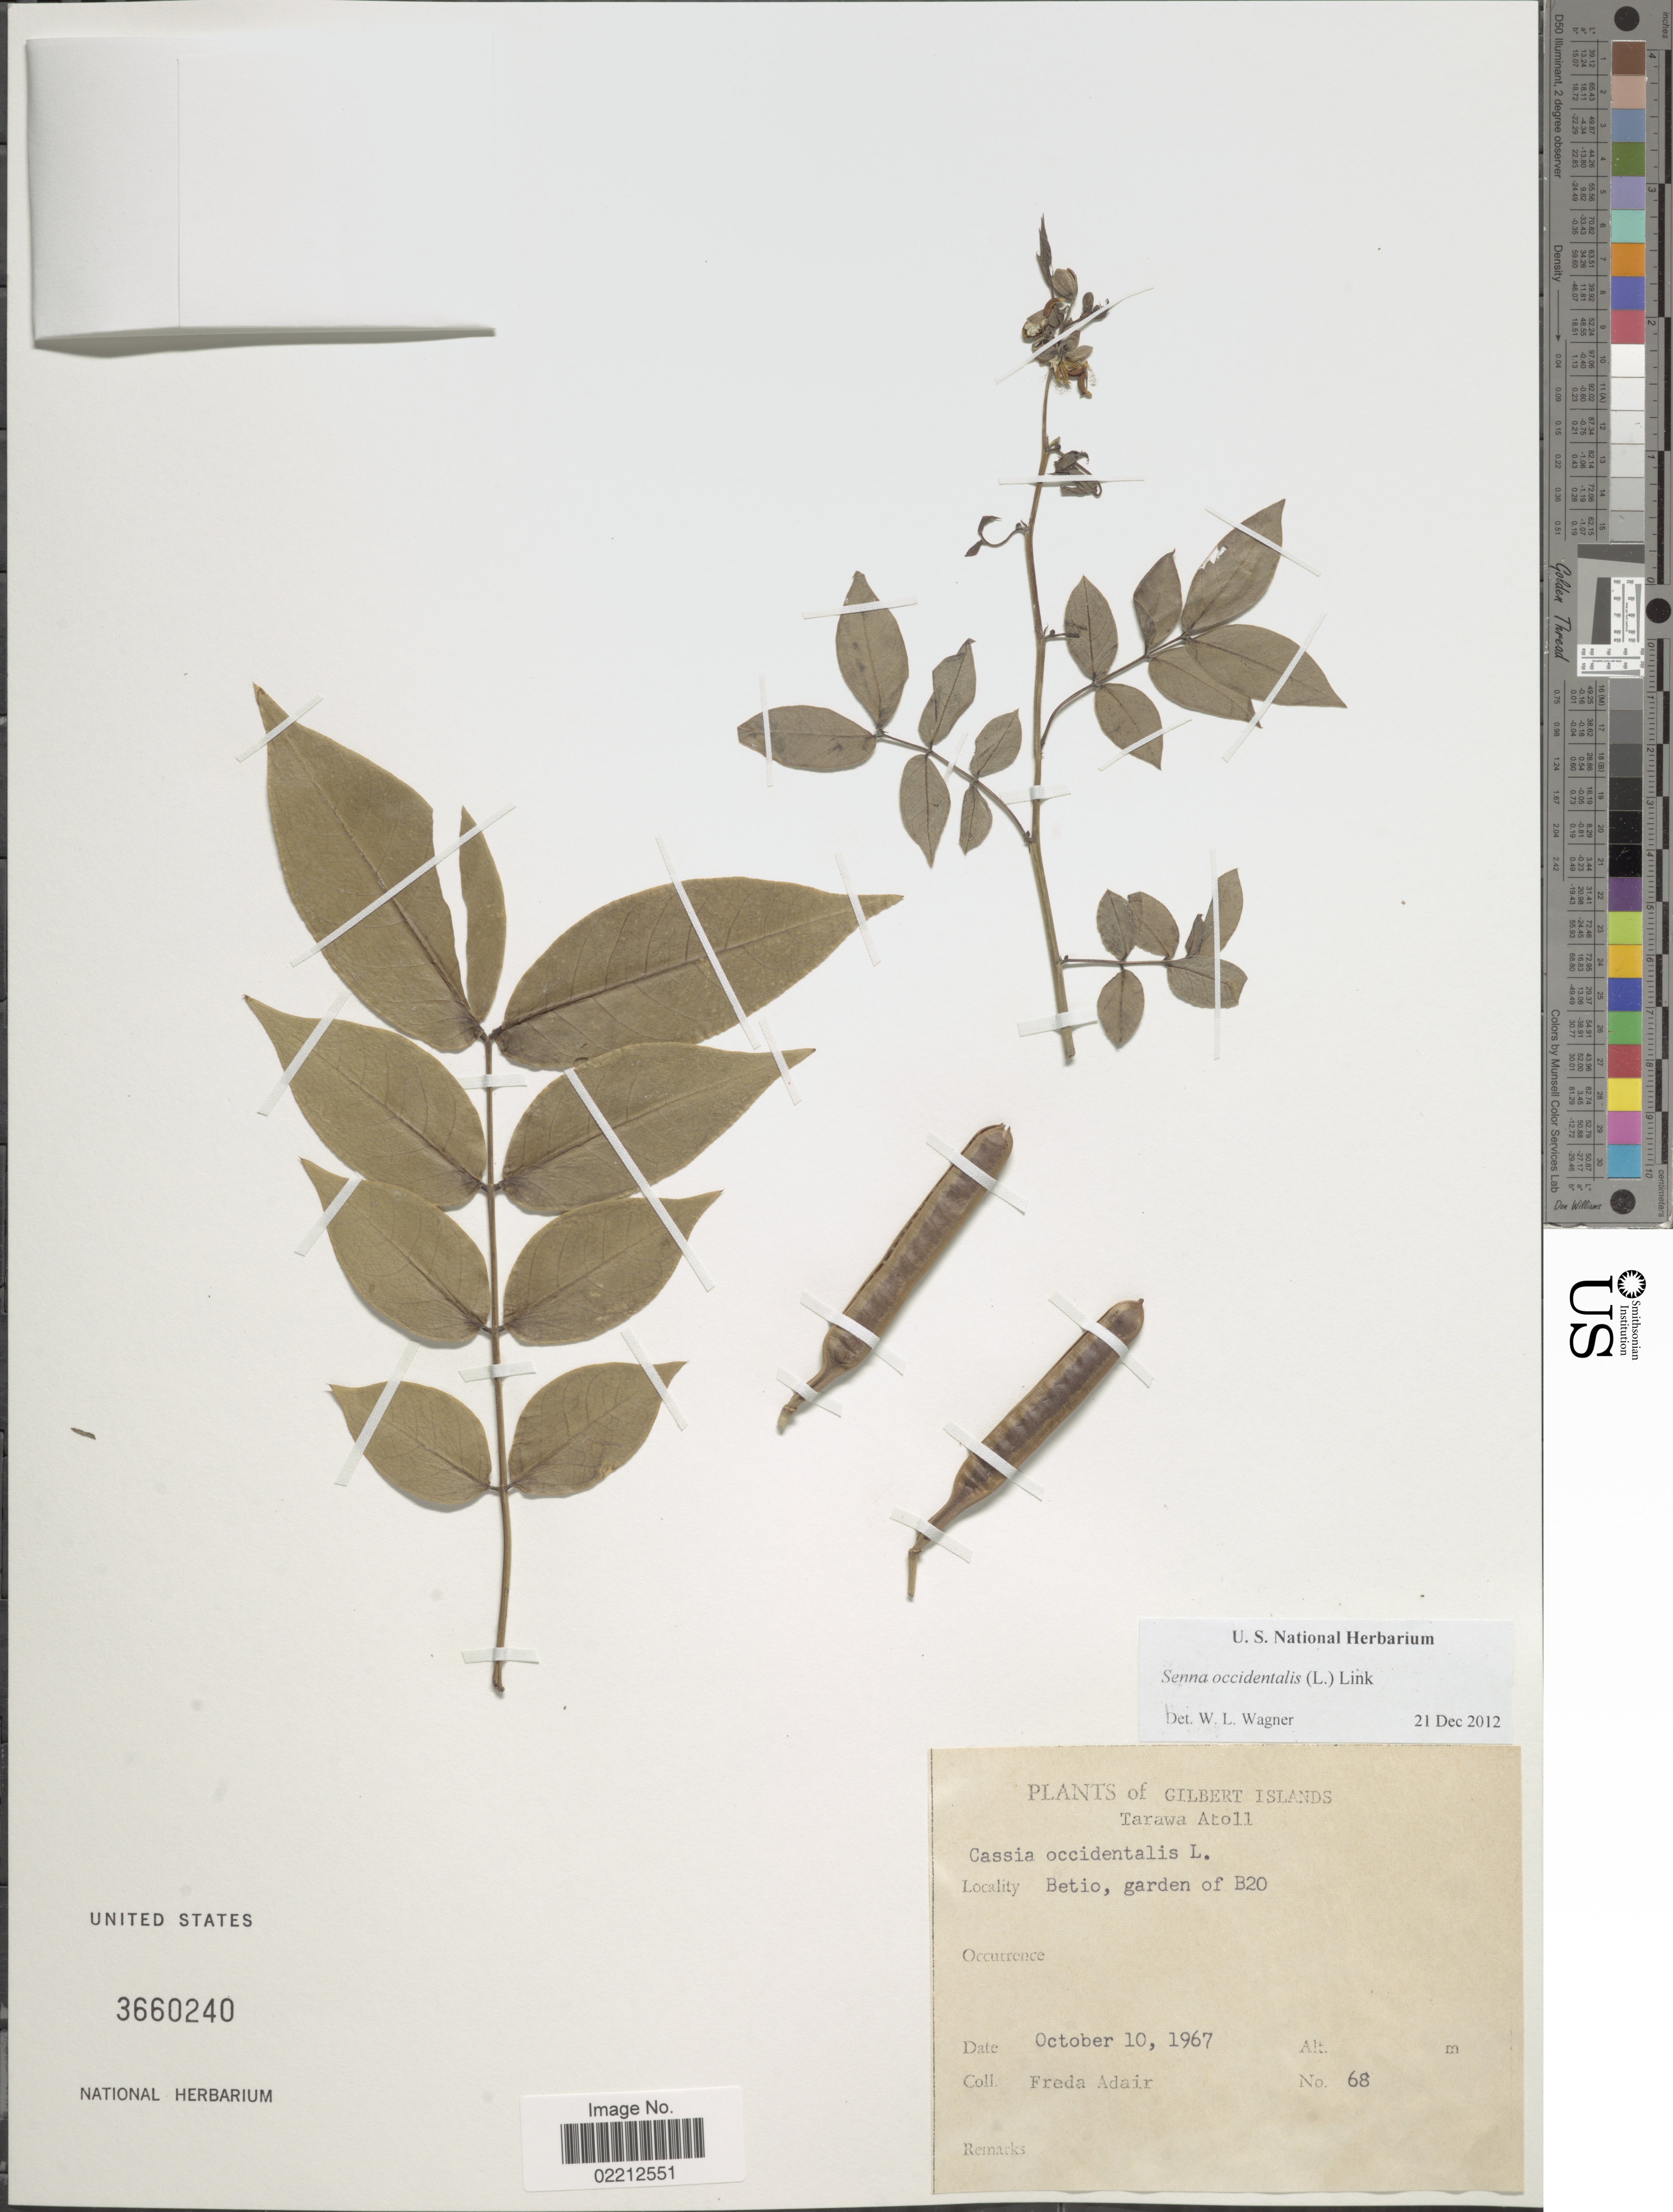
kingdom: Plantae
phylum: Tracheophyta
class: Magnoliopsida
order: Fabales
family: Fabaceae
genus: Senna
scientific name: Senna occidentalis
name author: (L.) Link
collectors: F. Adair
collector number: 68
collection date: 1967-10-10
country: Kiribati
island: Tarawa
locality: Gilbert Islands, Tarawa Atoll, Betio, garden of B20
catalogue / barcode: US 3660240